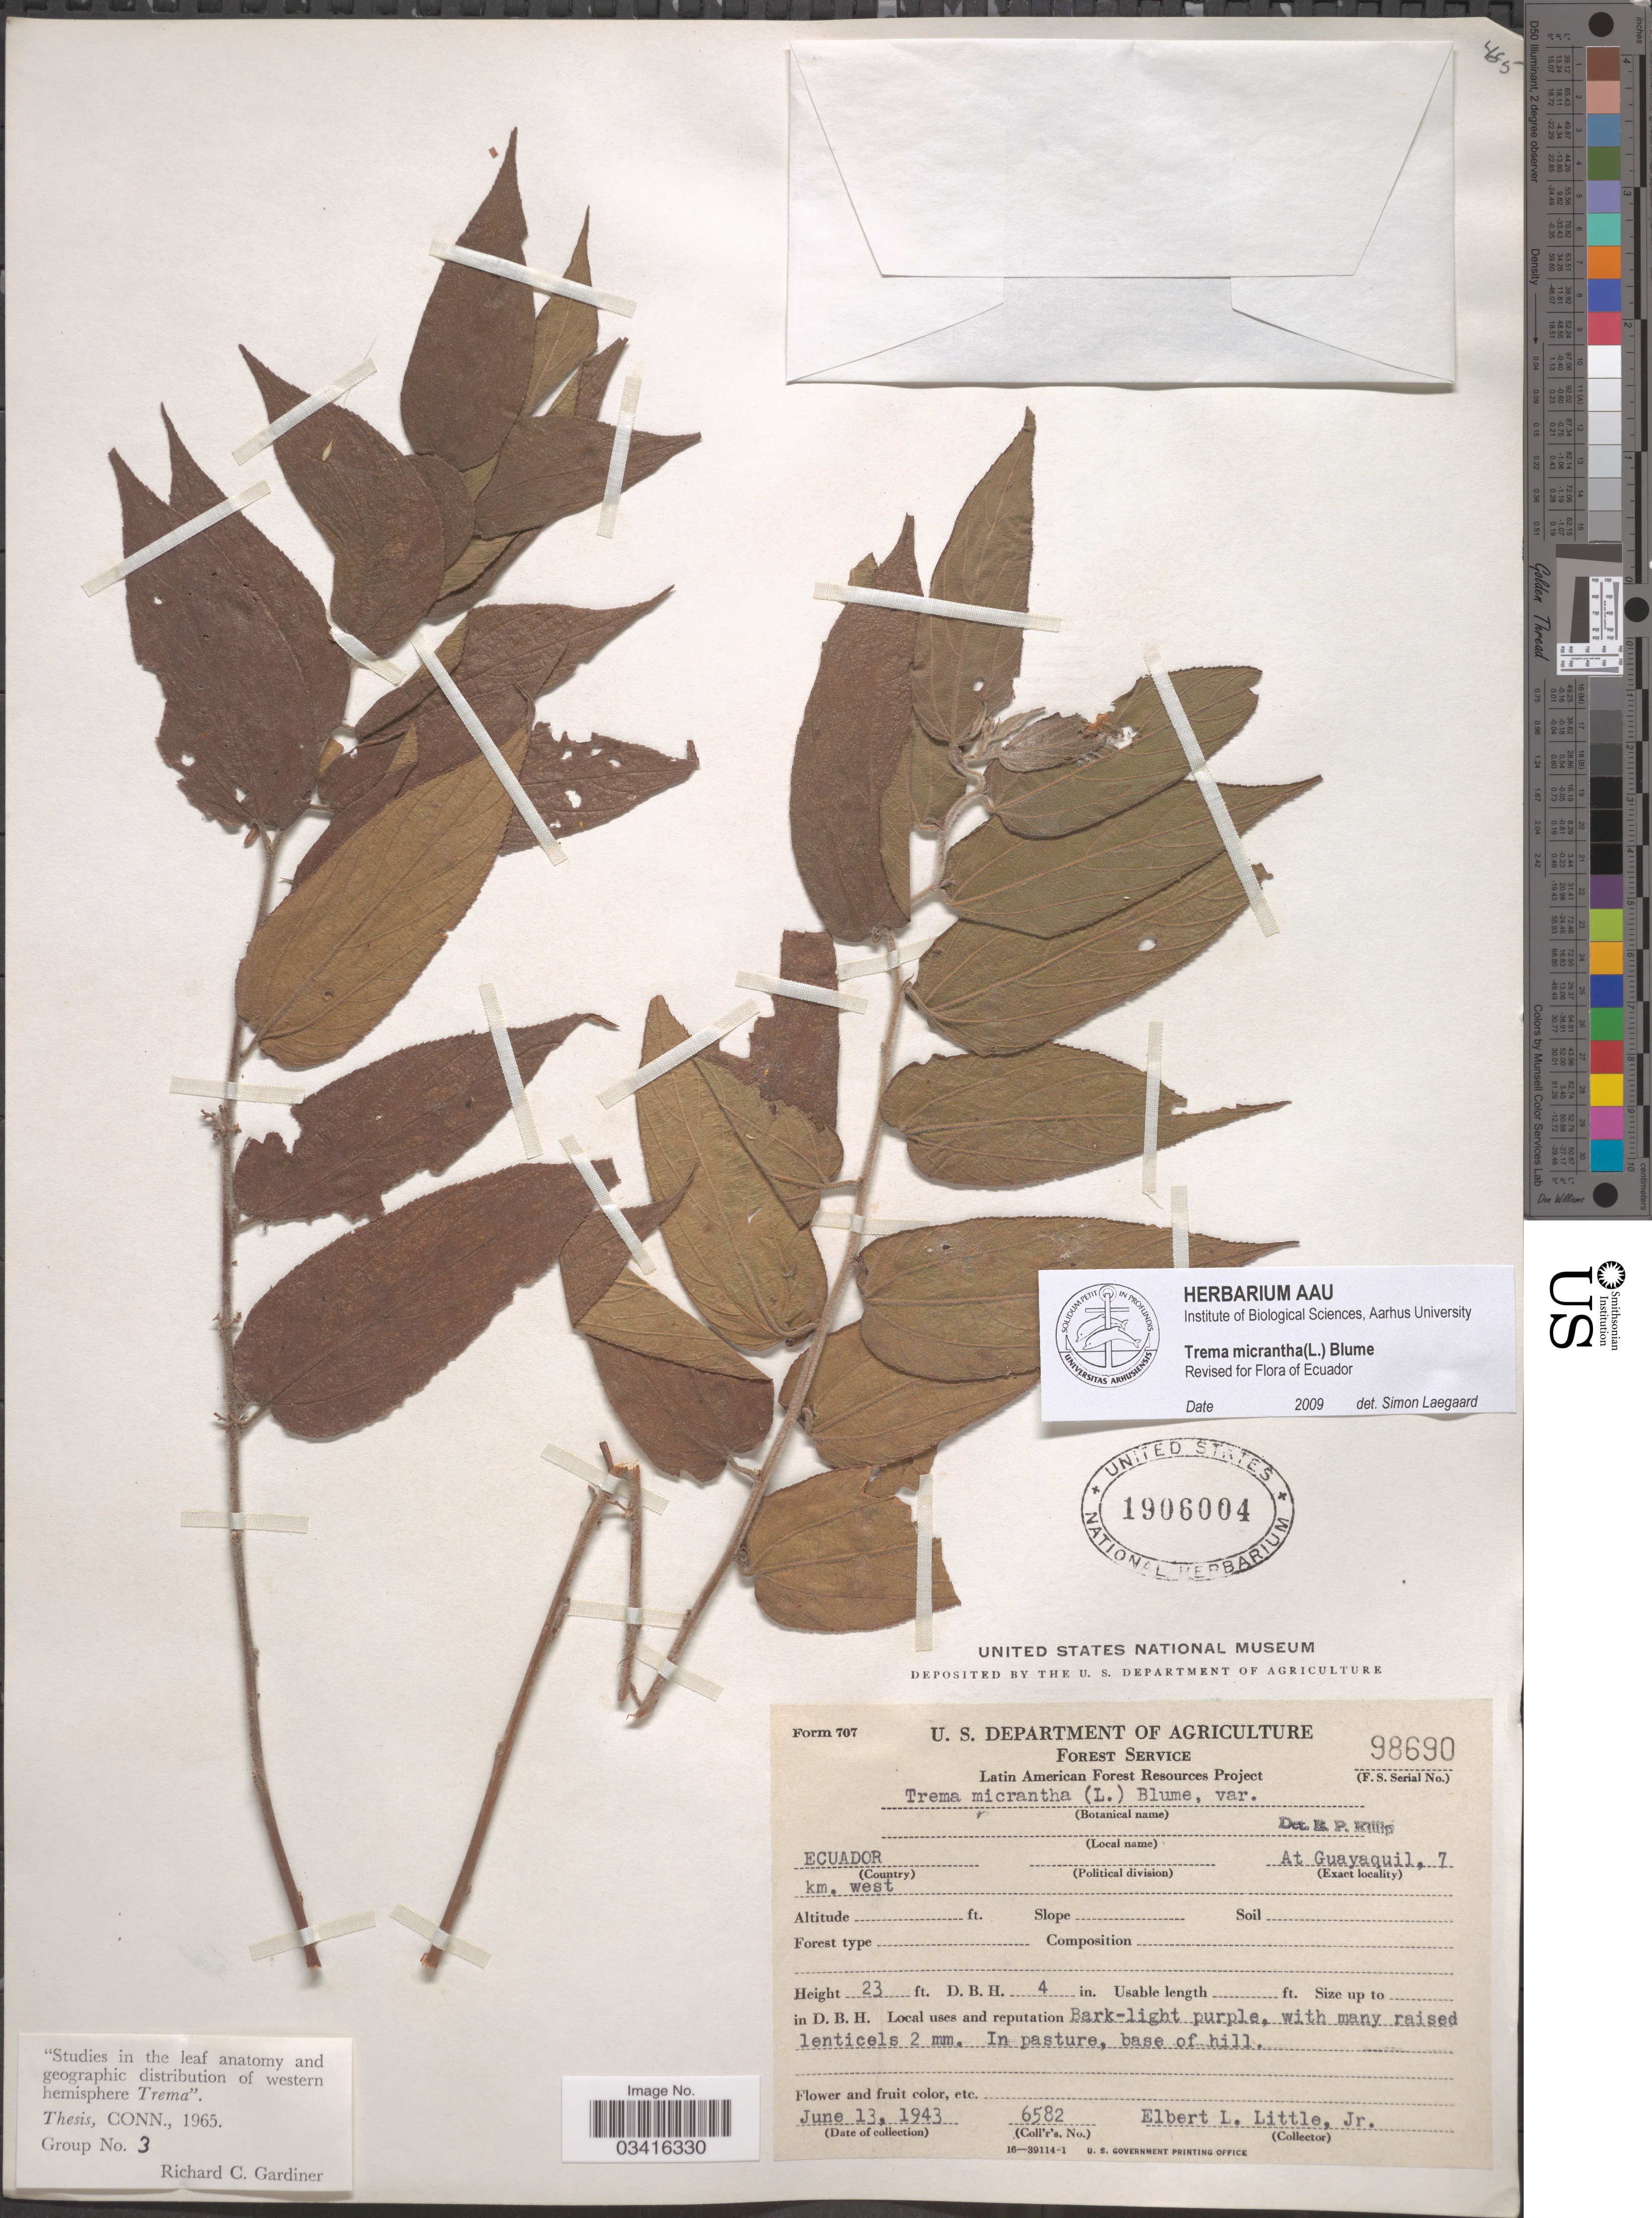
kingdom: Plantae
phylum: Tracheophyta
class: Magnoliopsida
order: Rosales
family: Cannabaceae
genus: Trema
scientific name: Trema micranthum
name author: (L.) Blume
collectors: E. L. Little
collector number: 6582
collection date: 1943-06-13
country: Ecuador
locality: At Guayaquil, 7 km. west.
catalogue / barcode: US 1906004